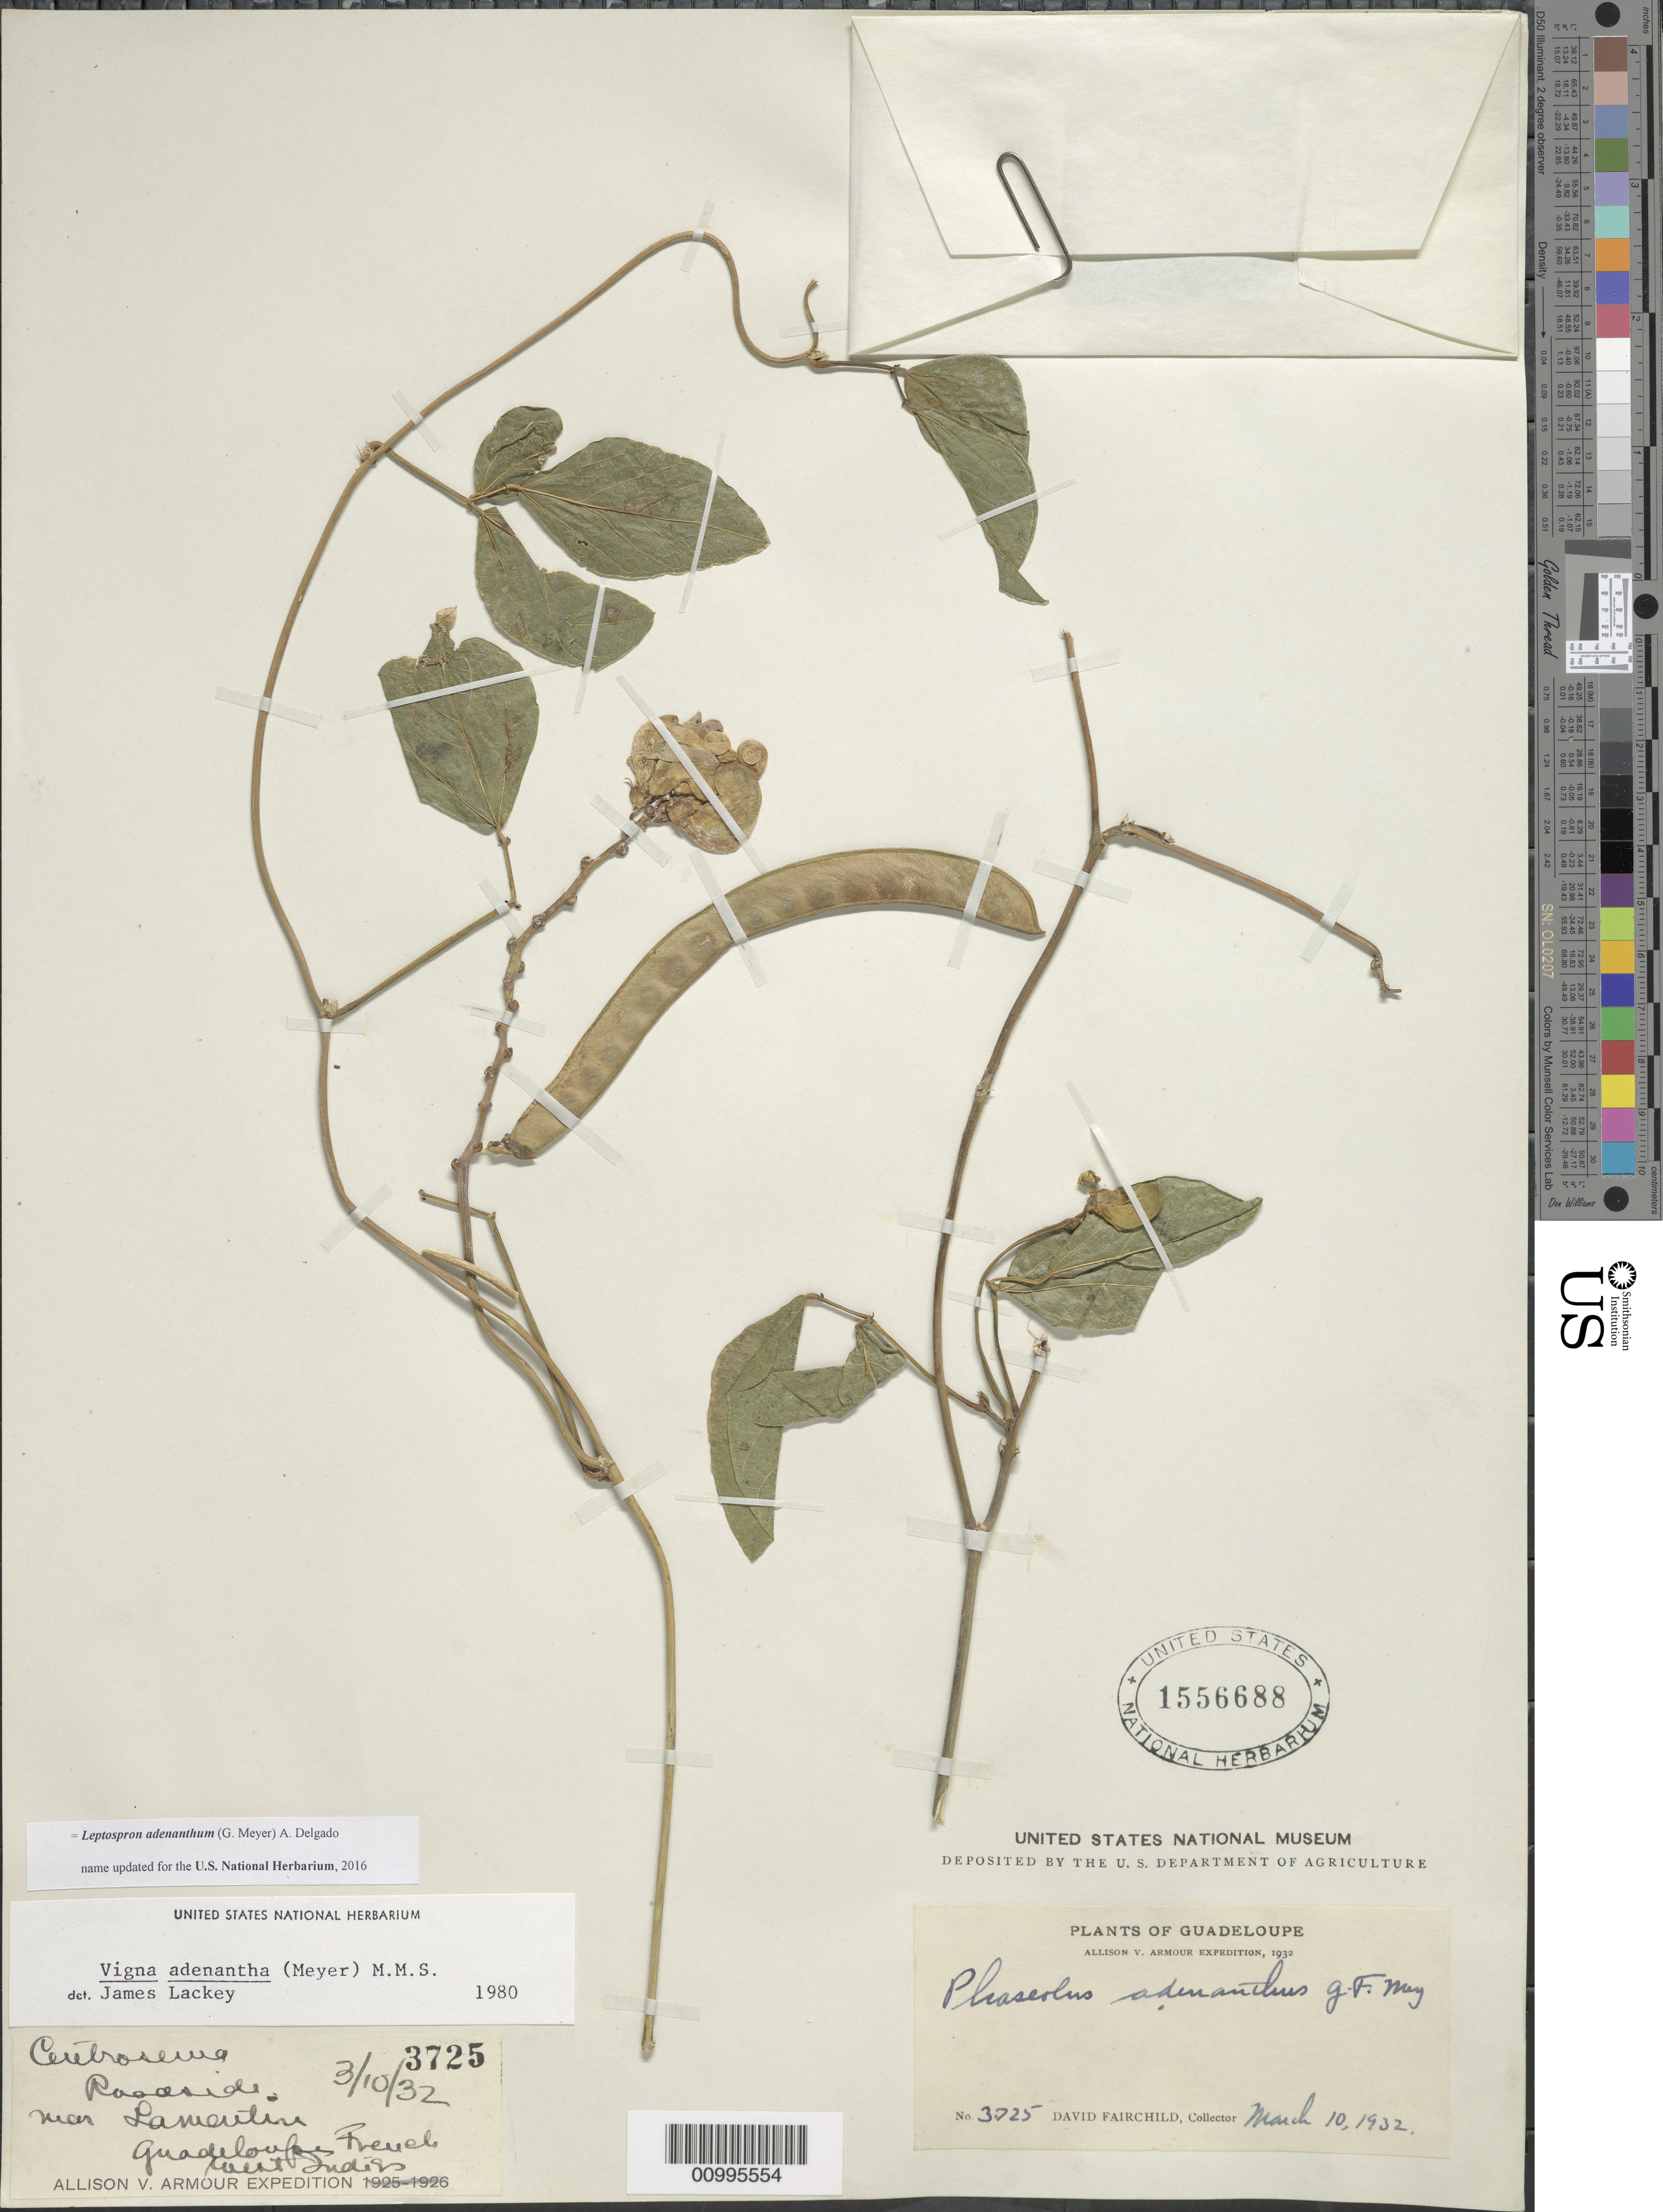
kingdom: Plantae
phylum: Tracheophyta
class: Magnoliopsida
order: Fabales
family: Fabaceae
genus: Leptospron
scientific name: Leptospron adenanthum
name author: (G. Mey.) A. Delgado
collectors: D. Fairchild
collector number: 3725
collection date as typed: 10 Mar 1932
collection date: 1932-03-10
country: Guadeloupe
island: Basse Terre [Guadeloupe]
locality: Roadside near Lamentin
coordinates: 0 N, 0 E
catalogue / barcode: US 1556688